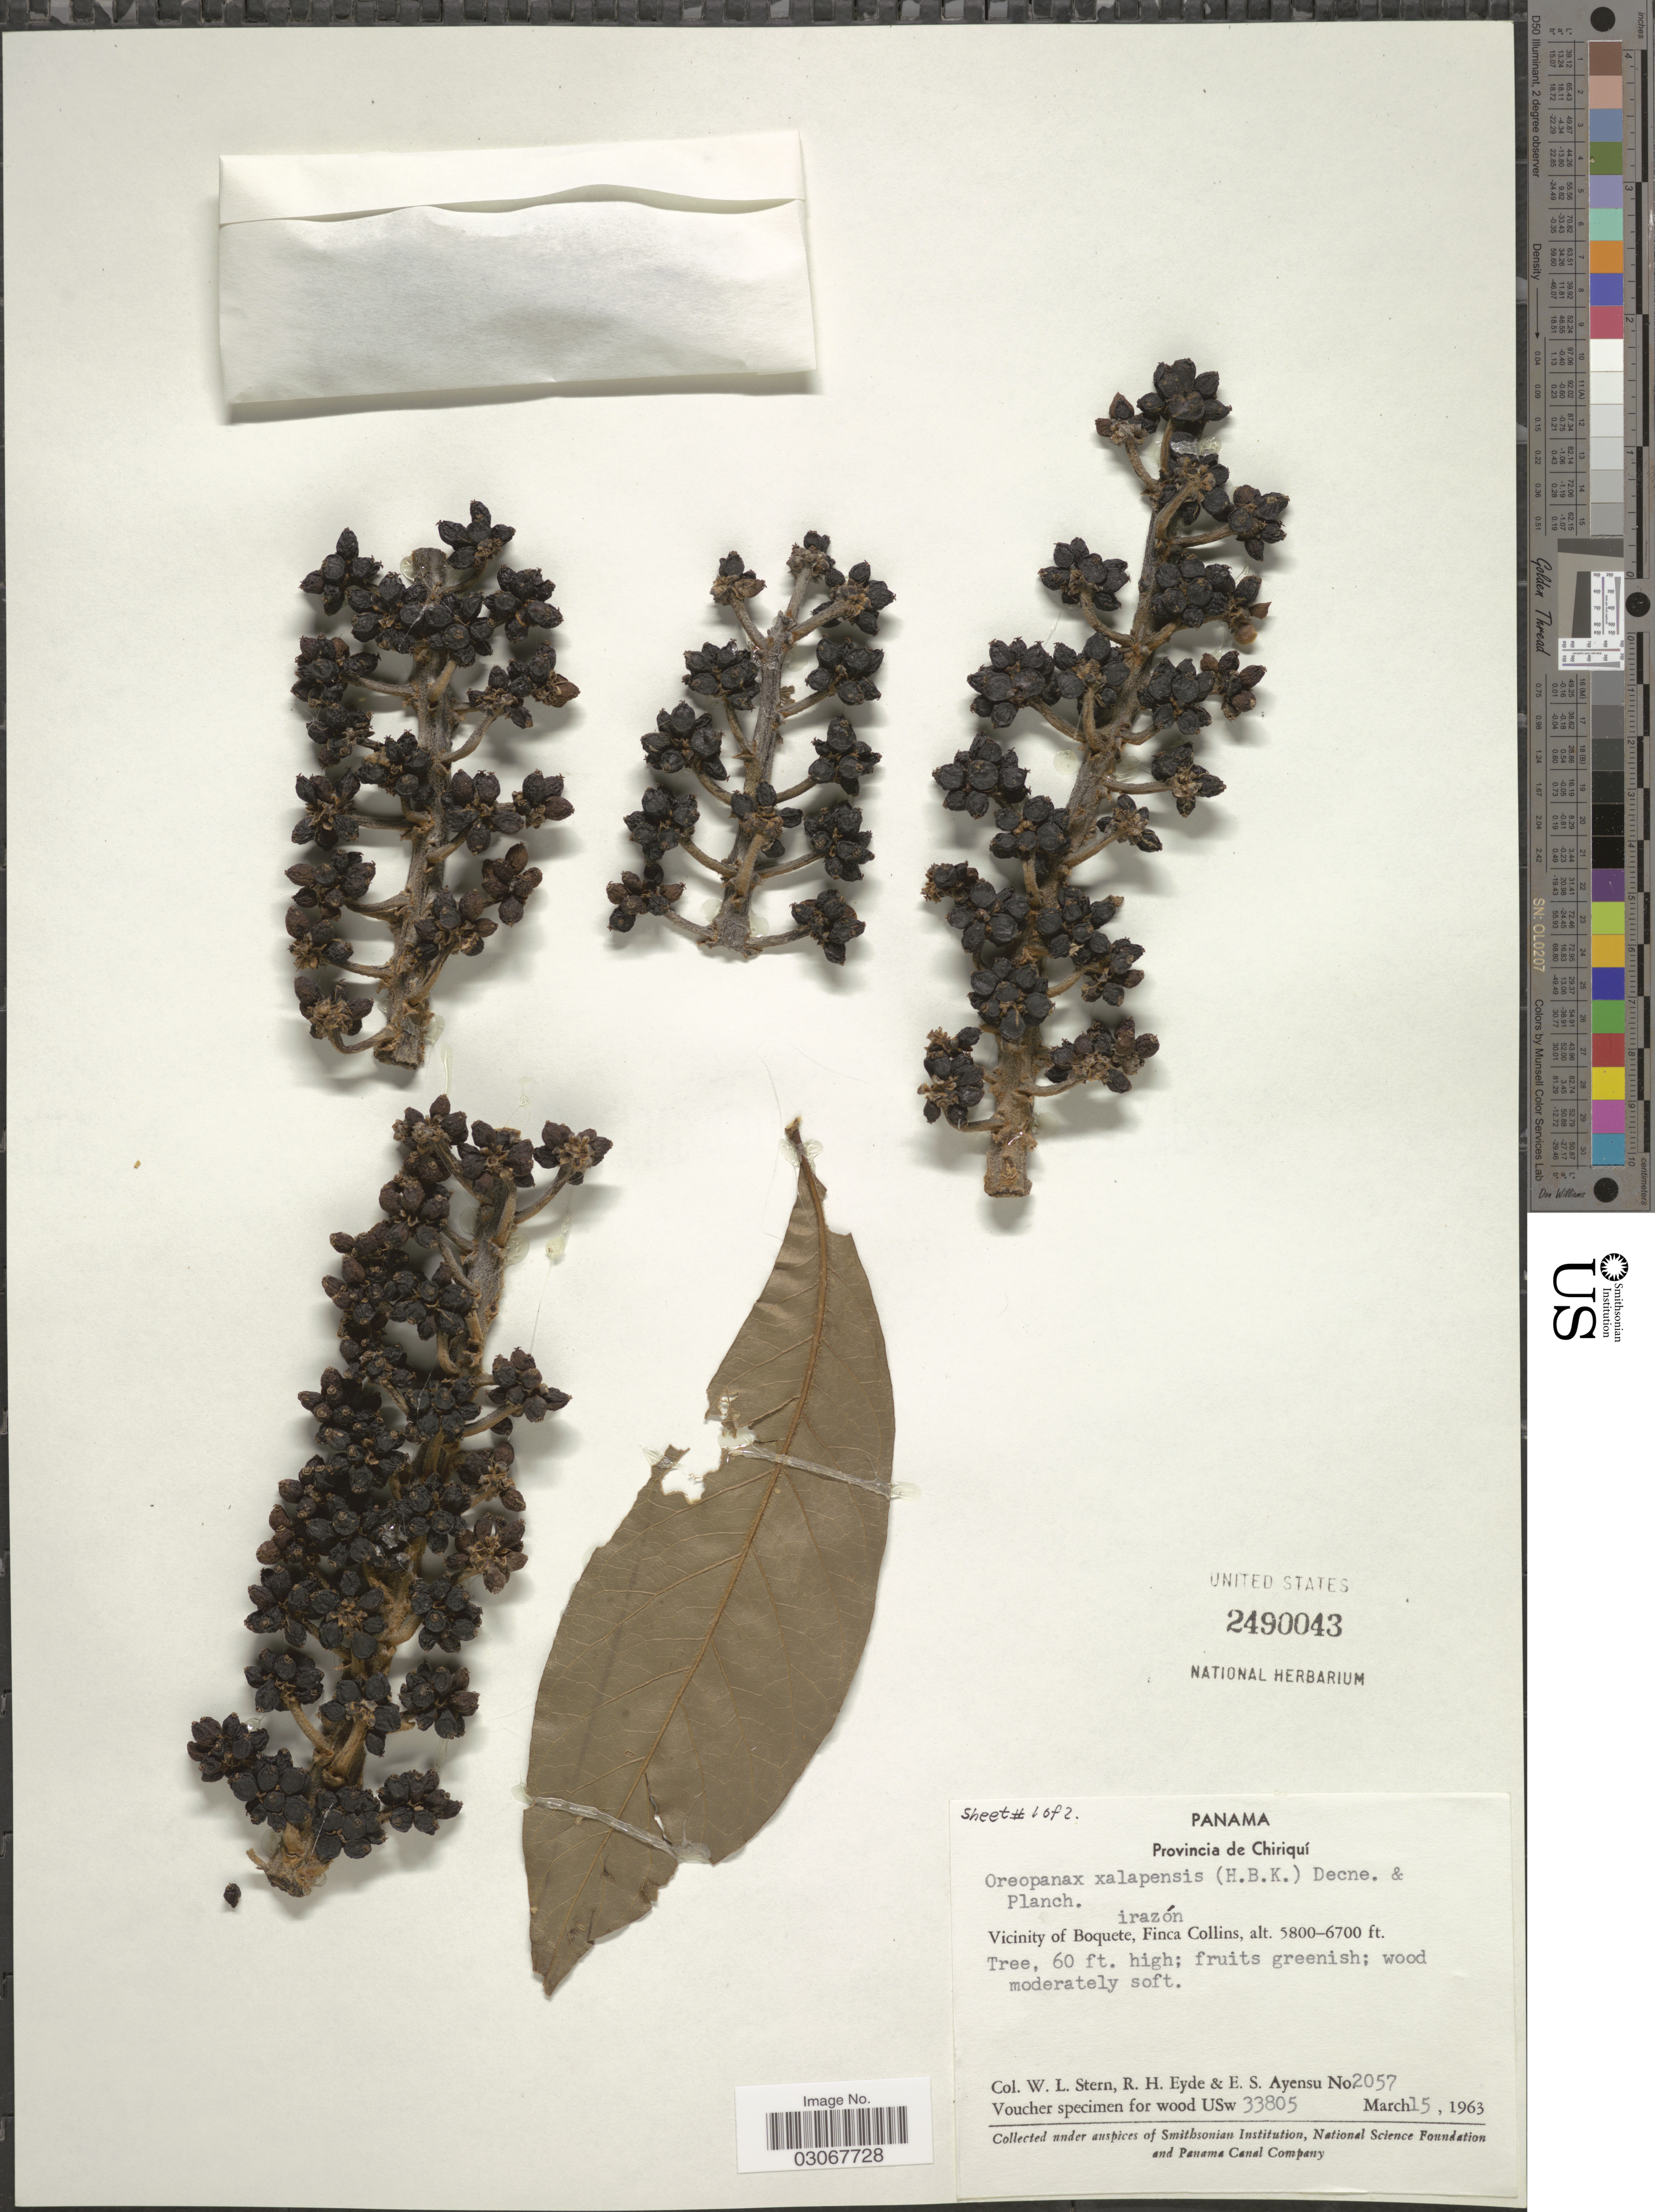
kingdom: Plantae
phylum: Tracheophyta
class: Magnoliopsida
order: Apiales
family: Araliaceae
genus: Oreopanax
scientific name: Oreopanax xalapensis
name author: (Kunth) Decne. & Planch.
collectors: W. L. Stern, R. H. Eyde & E. S. Ayensu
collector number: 2057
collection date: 1963-03-15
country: Panama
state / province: Chiriqui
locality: Vicinity of Boquete, Finca Collins.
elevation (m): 1768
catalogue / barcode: US 2490043